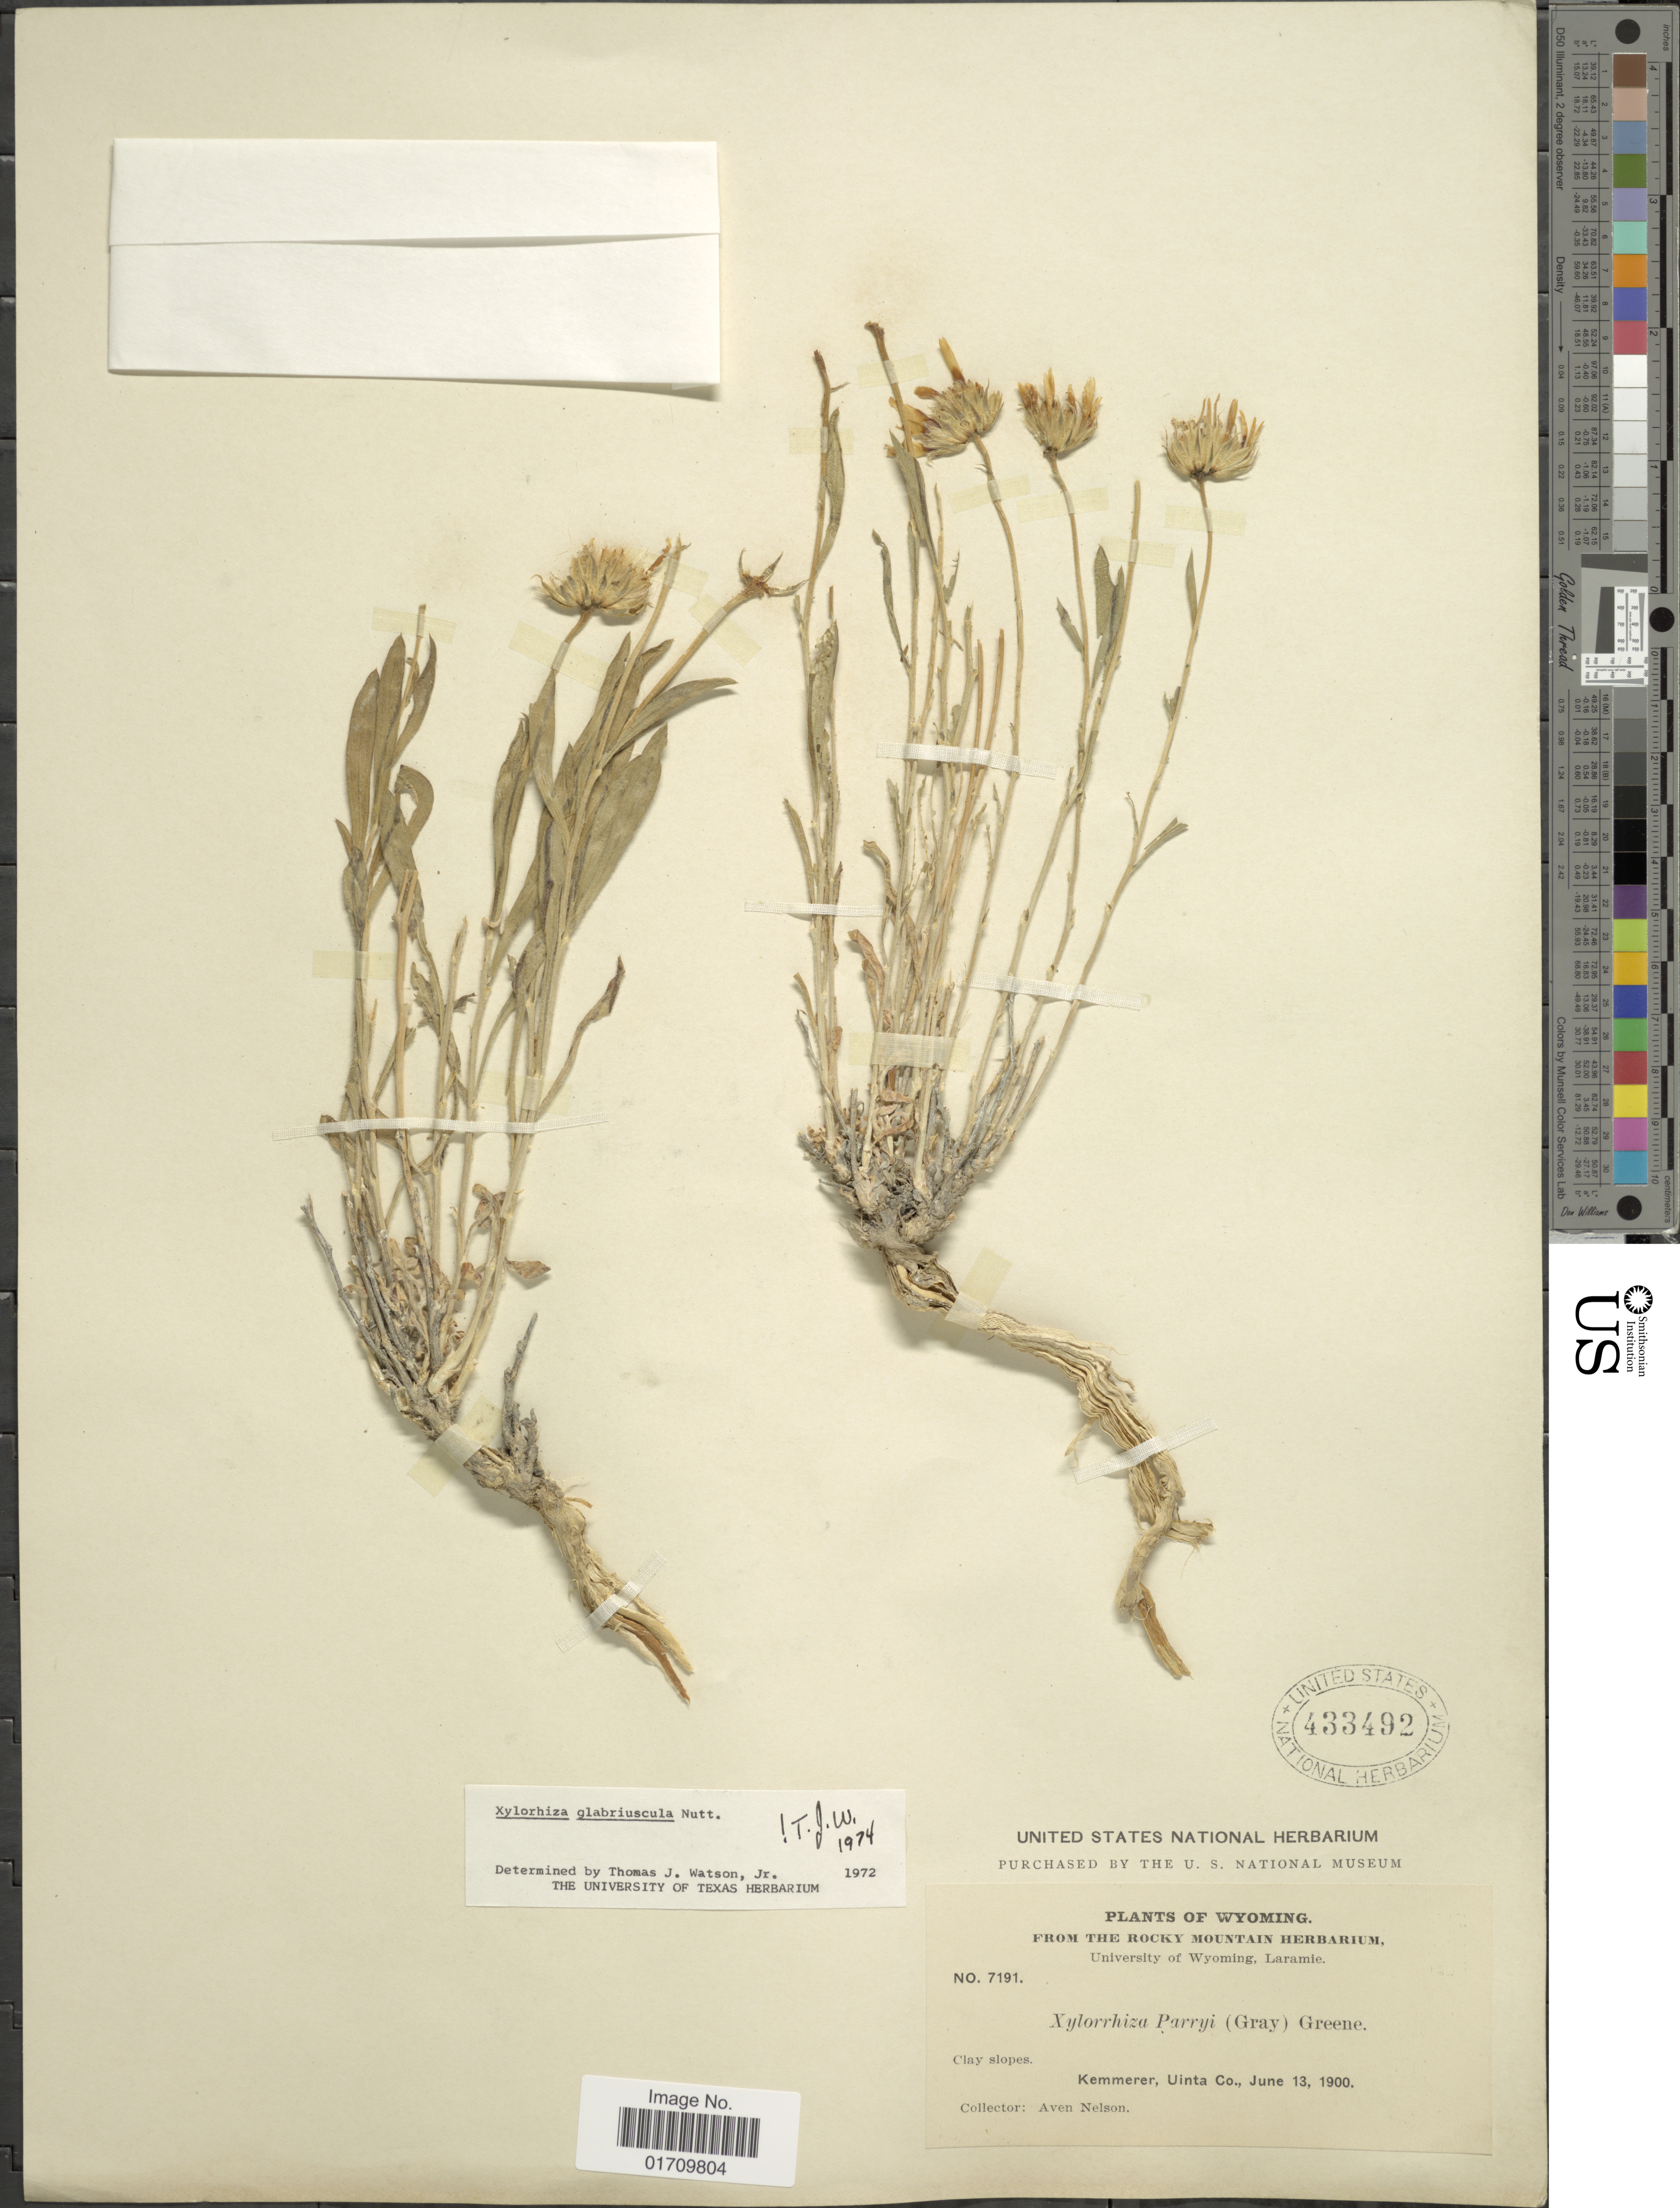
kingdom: Plantae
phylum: Tracheophyta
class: Magnoliopsida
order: Asterales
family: Asteraceae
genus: Xylorhiza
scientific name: Xylorhiza glabriuscula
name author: Nutt.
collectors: A. Nelson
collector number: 7191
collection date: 1900-06-13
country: United States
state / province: Wyoming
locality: Kemmerer, Uinta Co.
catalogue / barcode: US 433492